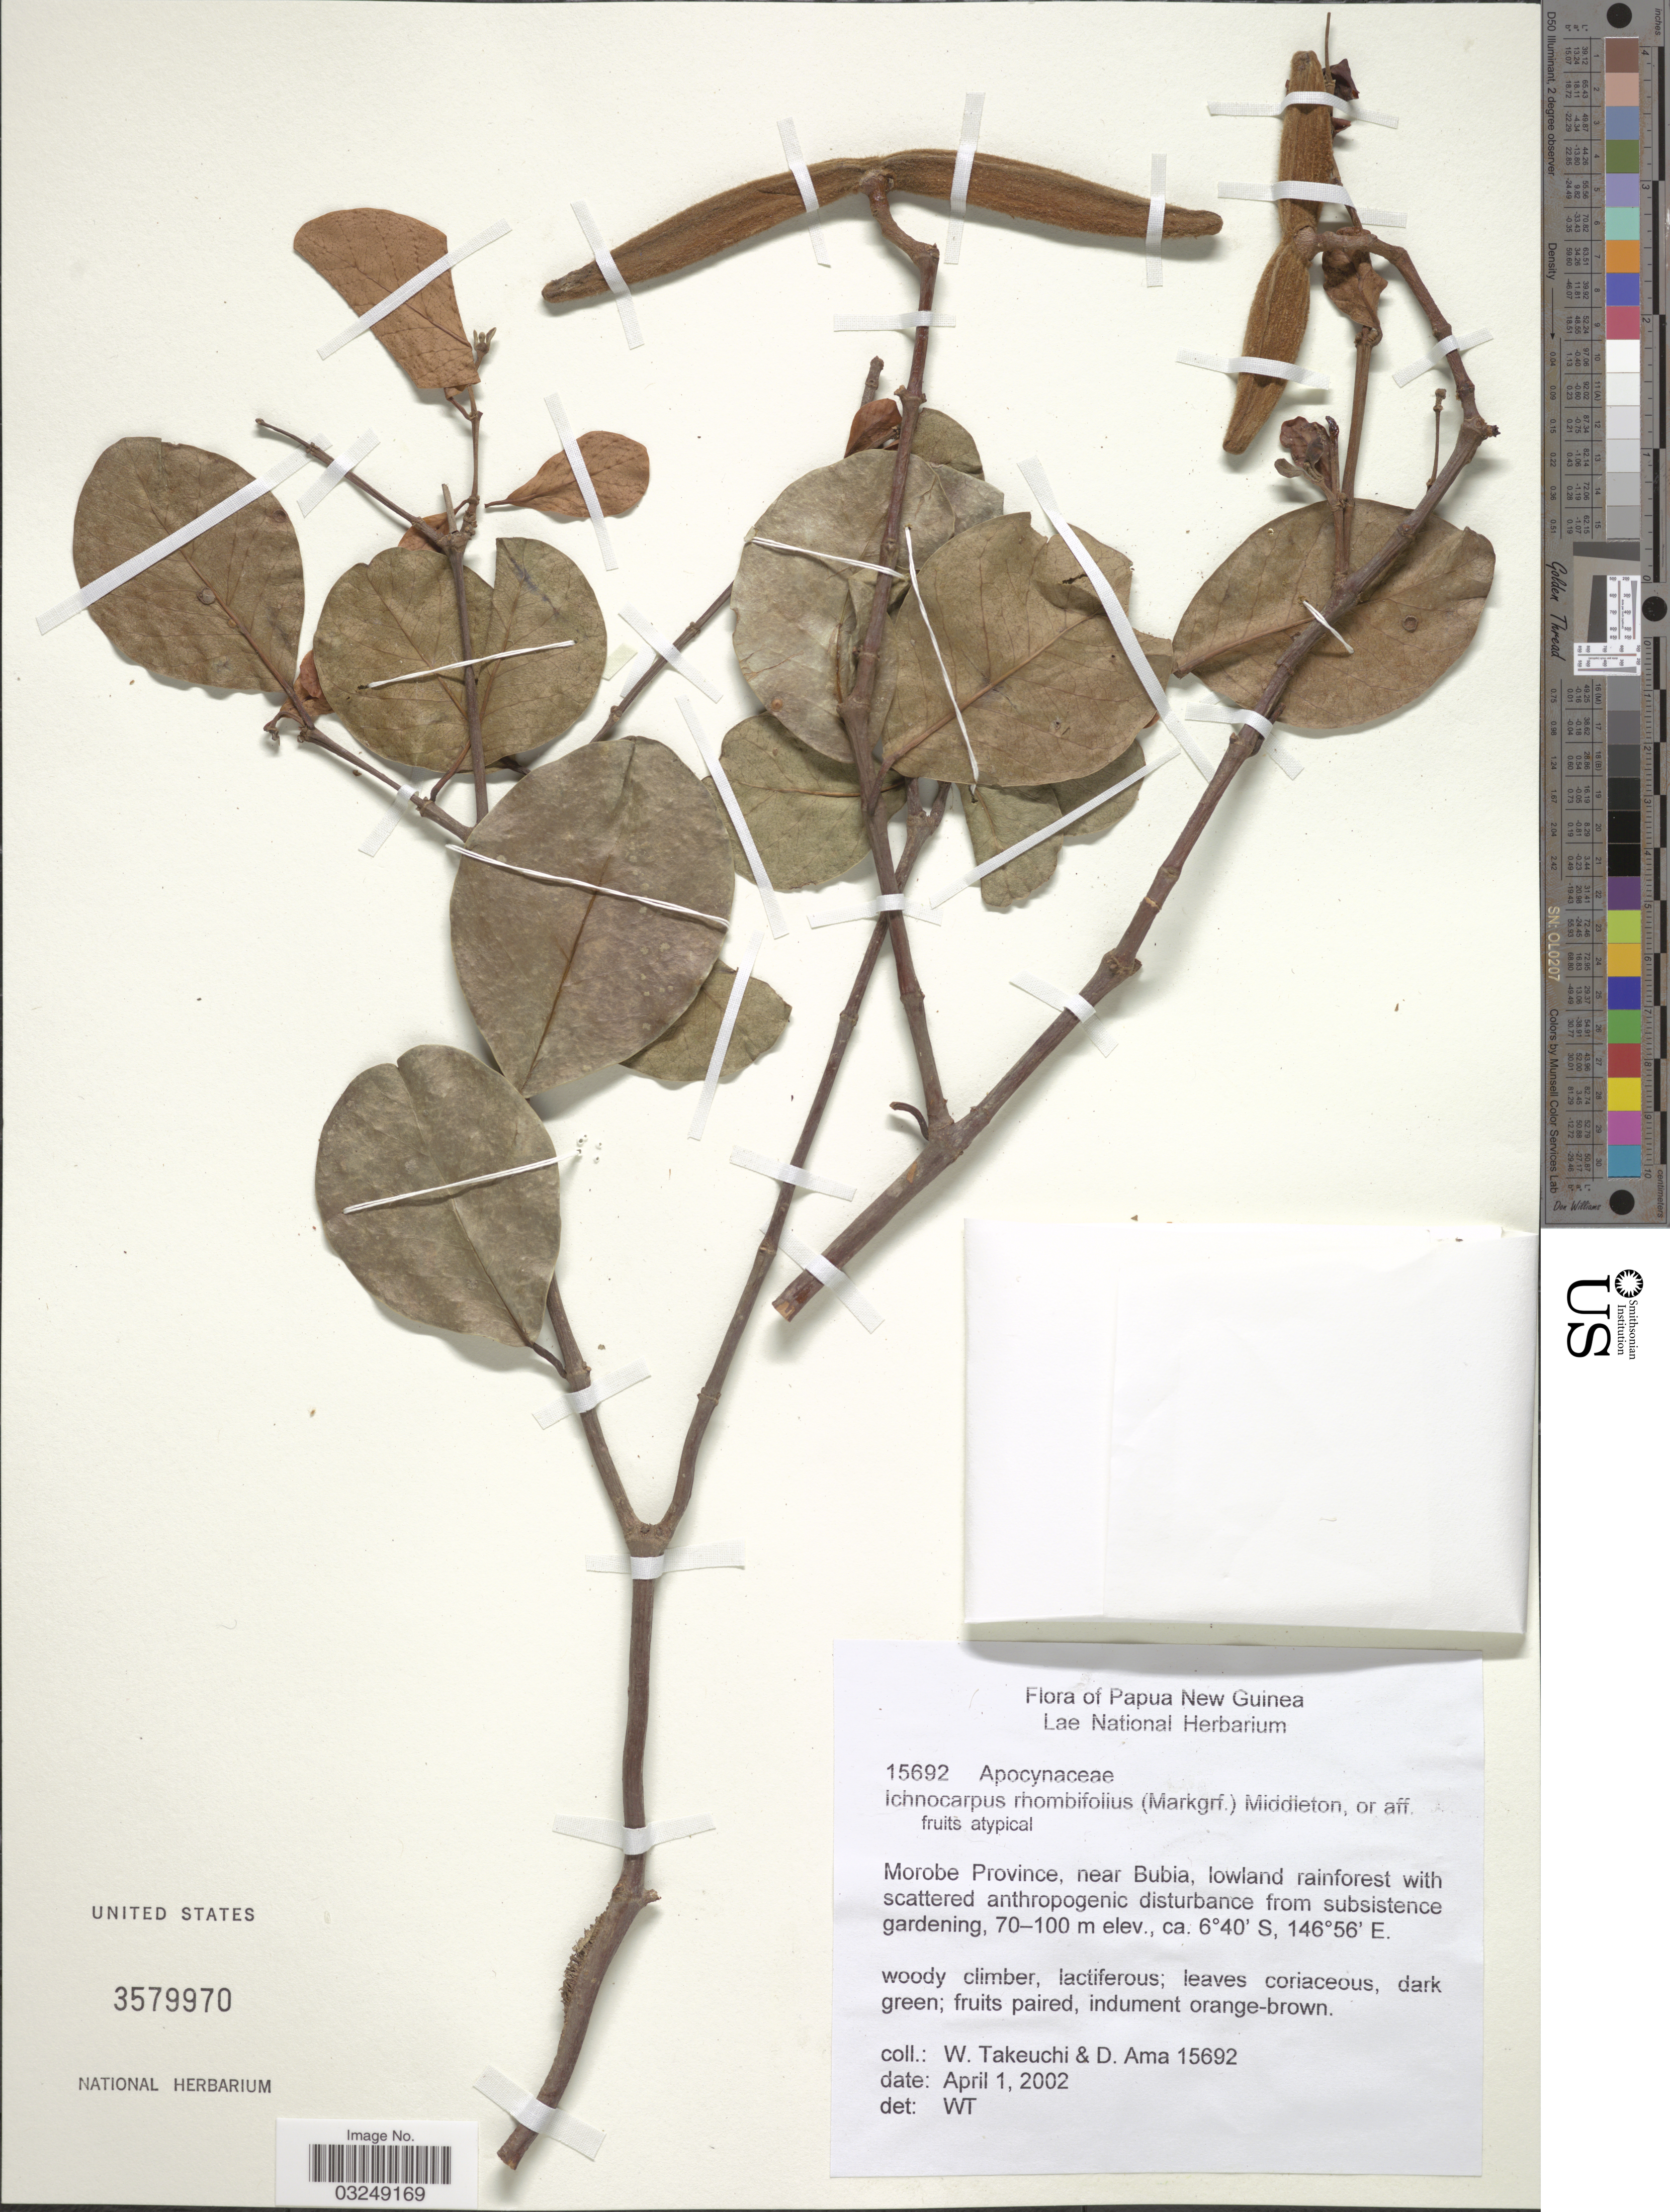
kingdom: Plantae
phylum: Tracheophyta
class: Magnoliopsida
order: Gentianales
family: Apocynaceae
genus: Ichnocarpus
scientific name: Ichnocarpus rhombifolius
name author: (Markgr.) D.J. Middleton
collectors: W. Takeuchi & D. Ama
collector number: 15692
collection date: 2002-04-01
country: Papua New Guinea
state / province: Morobe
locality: Papua New Guinea, near Bubia.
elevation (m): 70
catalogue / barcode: US 3579970